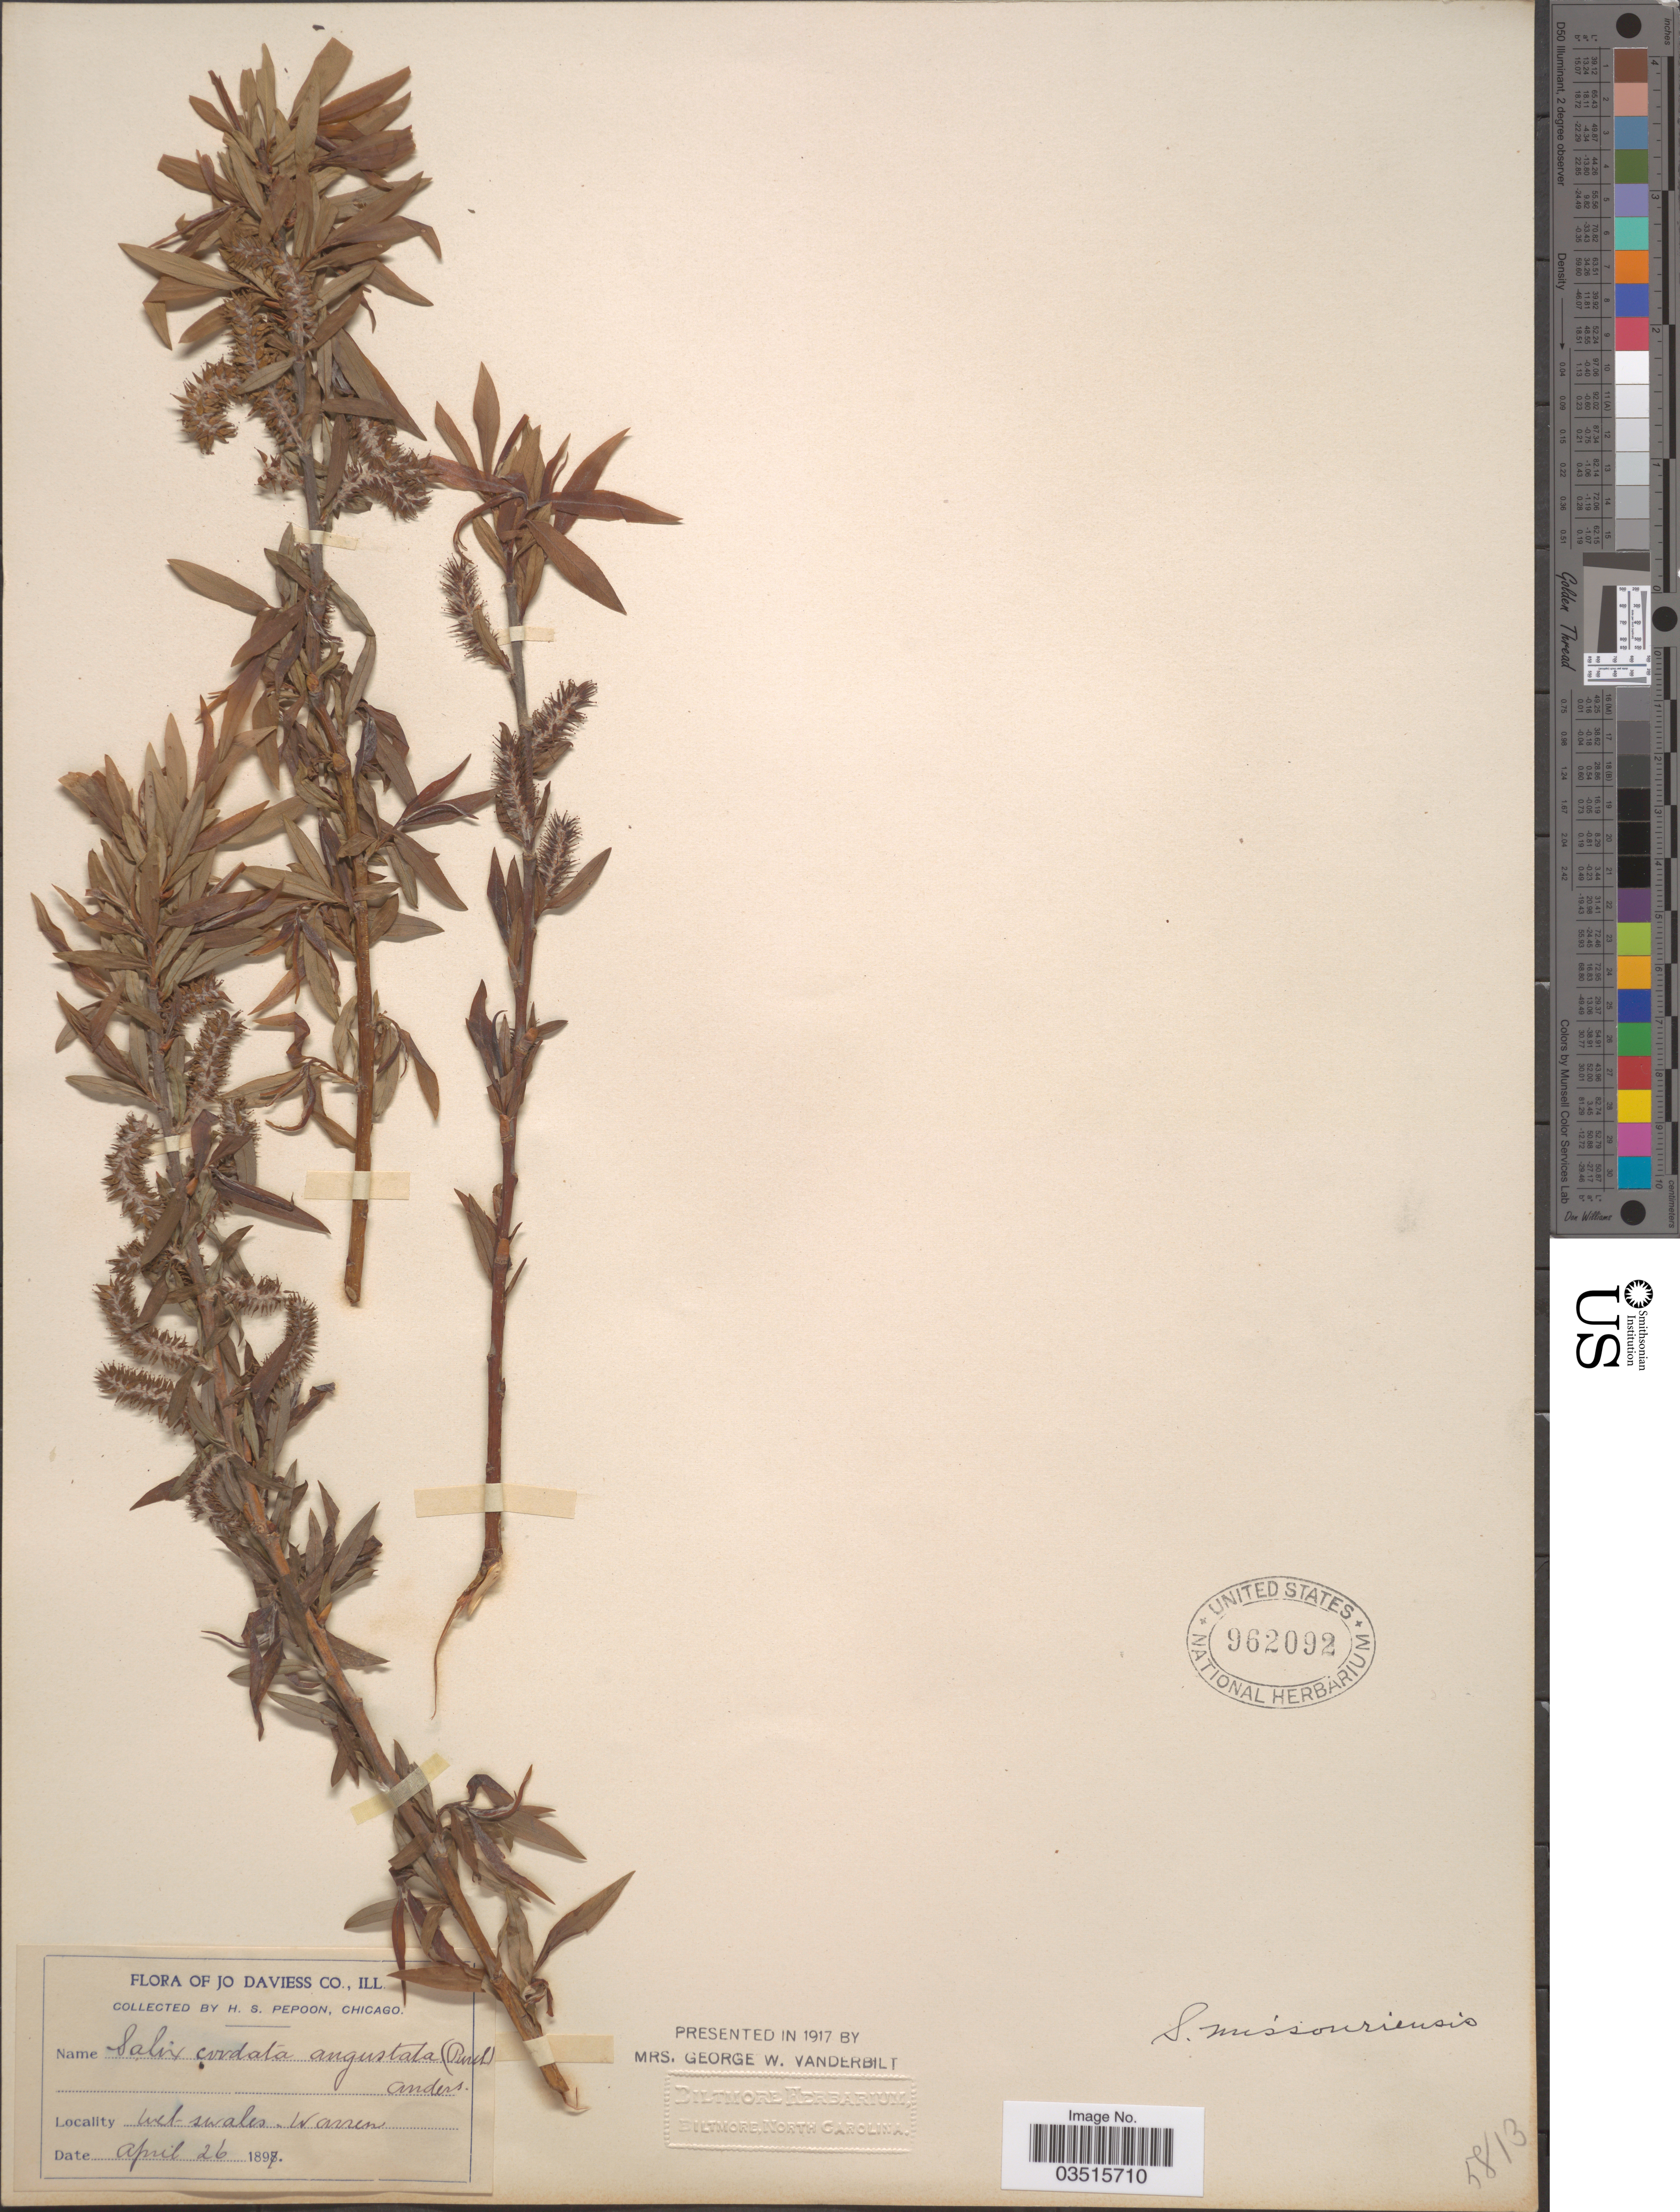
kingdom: Plantae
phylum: Tracheophyta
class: Magnoliopsida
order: Malpighiales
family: Salicaceae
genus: Salix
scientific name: Salix missouriensis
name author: Bebb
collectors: H. Pepoon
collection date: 1897-04-26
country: United States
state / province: Illinois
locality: Jo Daviess Co. Wet swales. Warren.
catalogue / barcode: US 962092